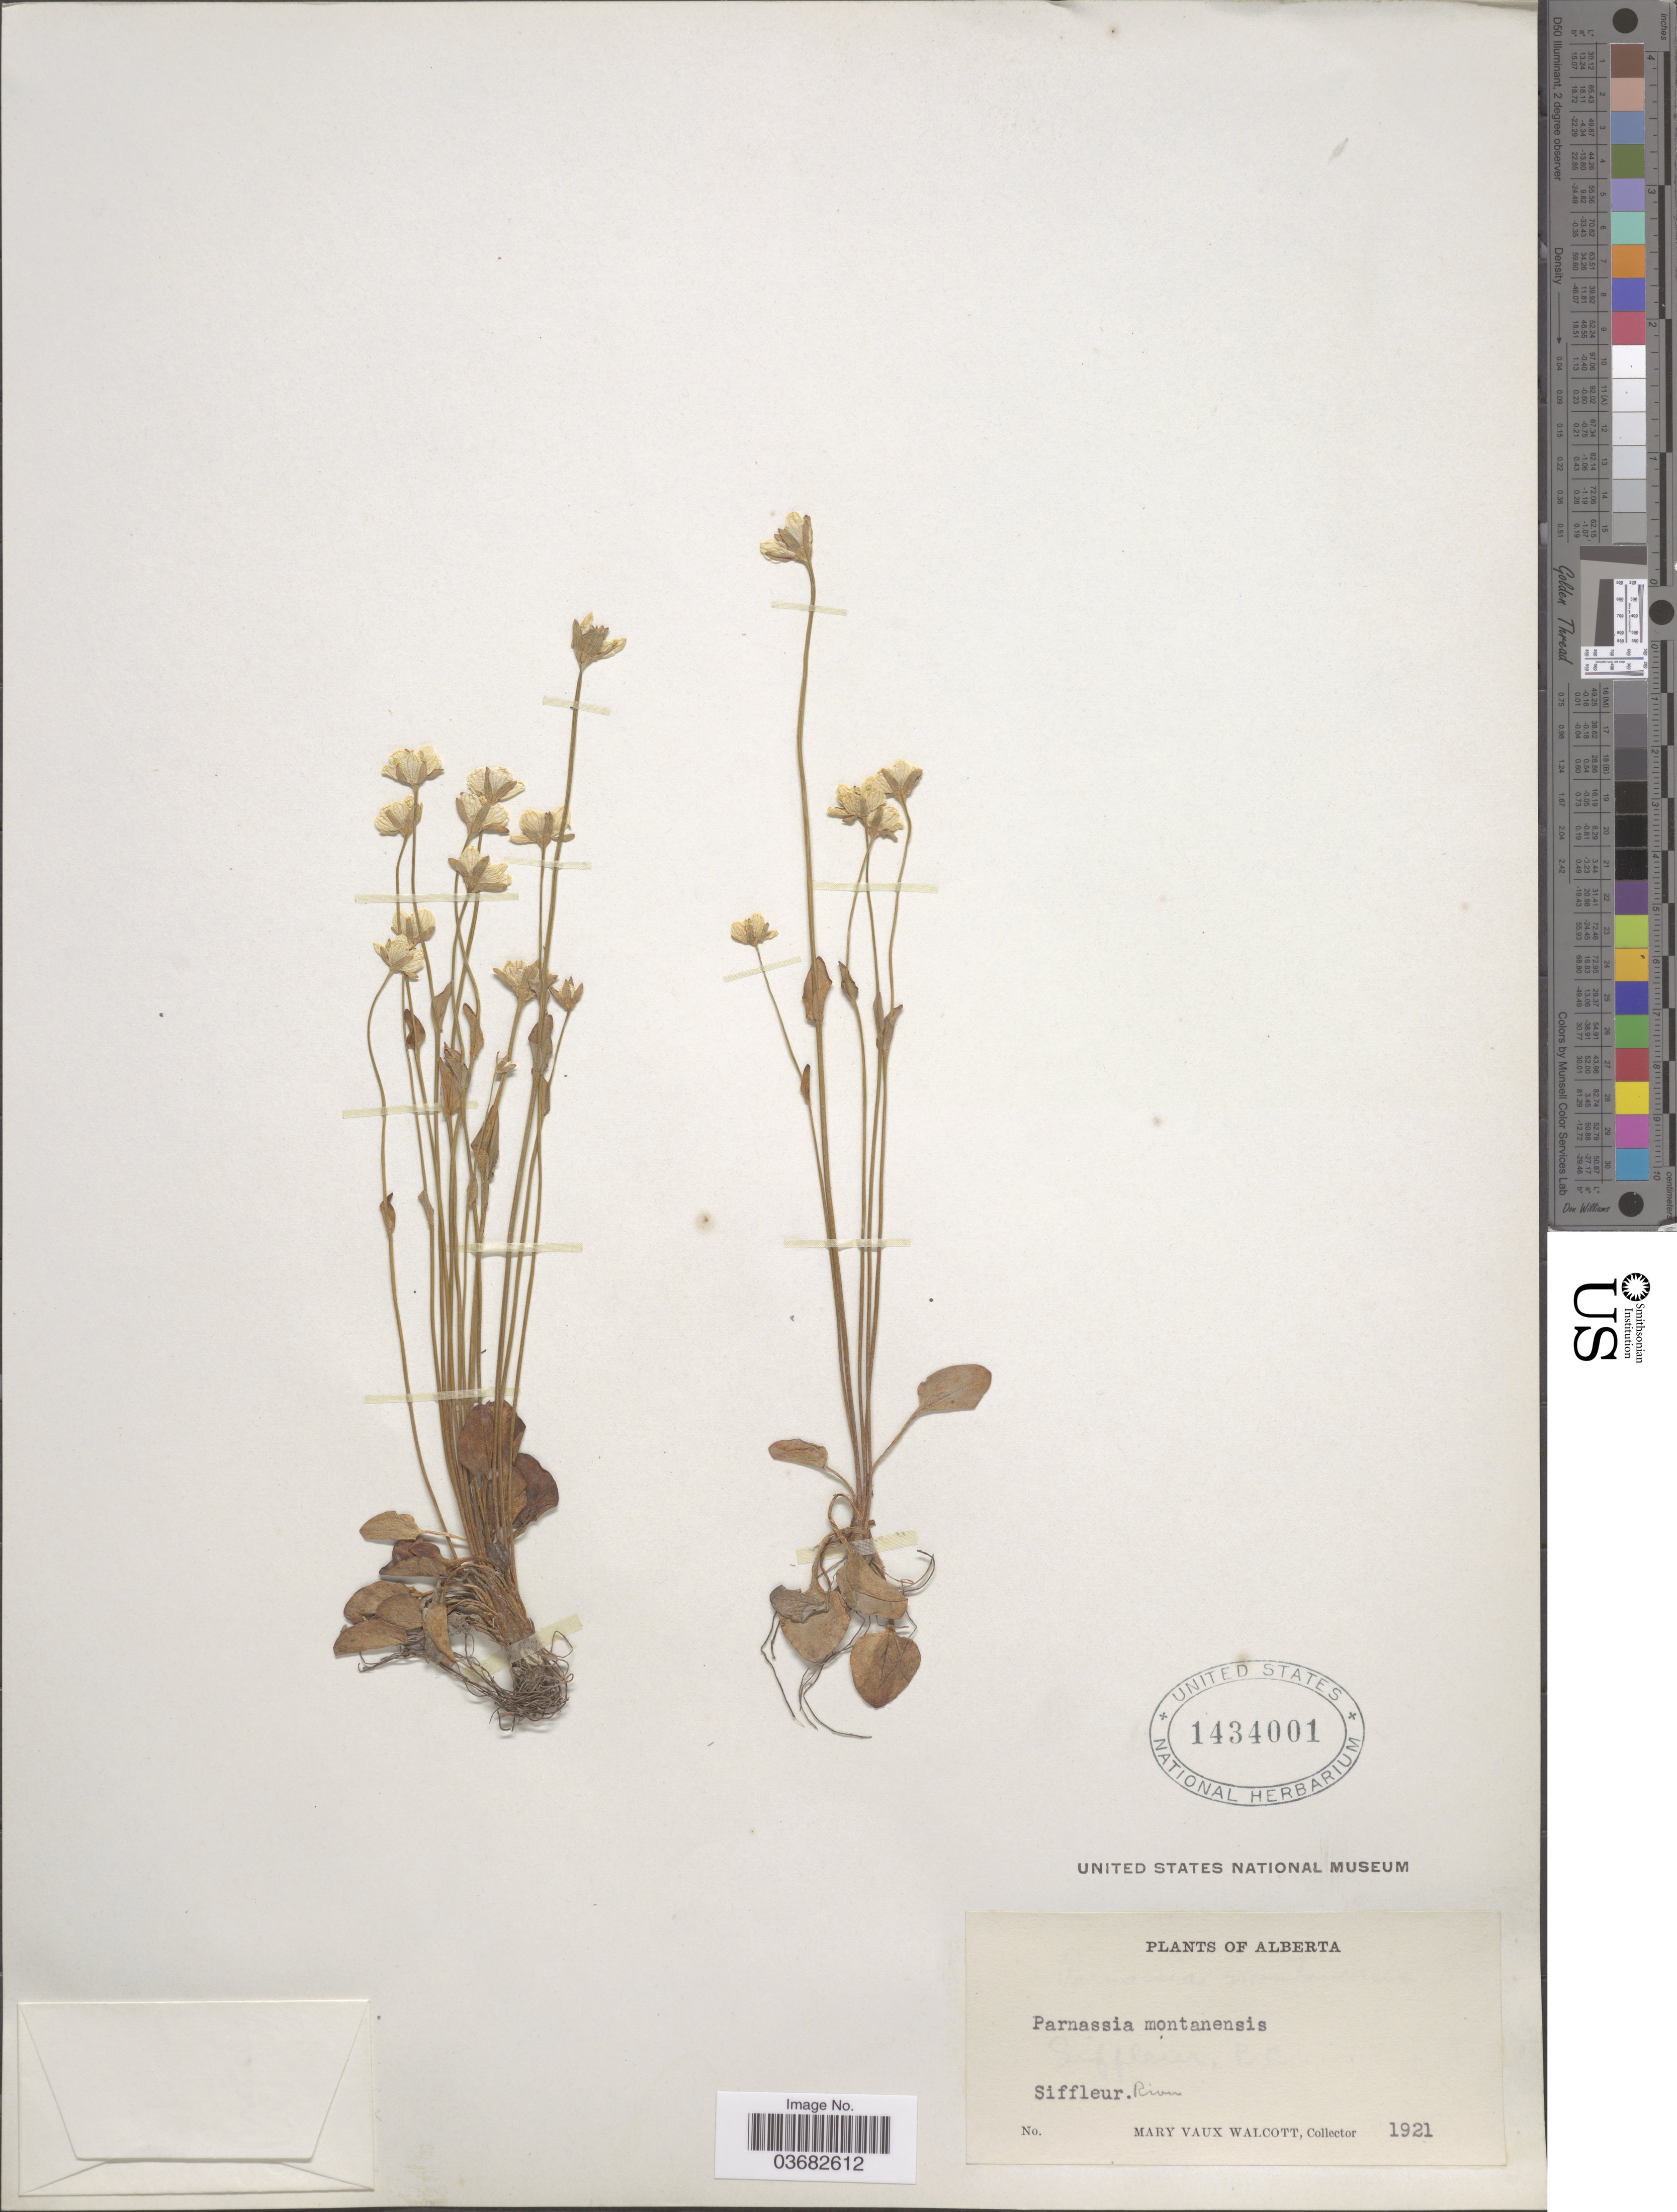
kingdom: Plantae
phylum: Tracheophyta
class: Magnoliopsida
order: Celastrales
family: Parnassiaceae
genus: Parnassia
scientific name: Parnassia montanensis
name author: Fernald & Rydb.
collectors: M. Walcott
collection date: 1921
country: Canada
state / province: Alberta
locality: Siffleur River.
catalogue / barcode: US 1434001